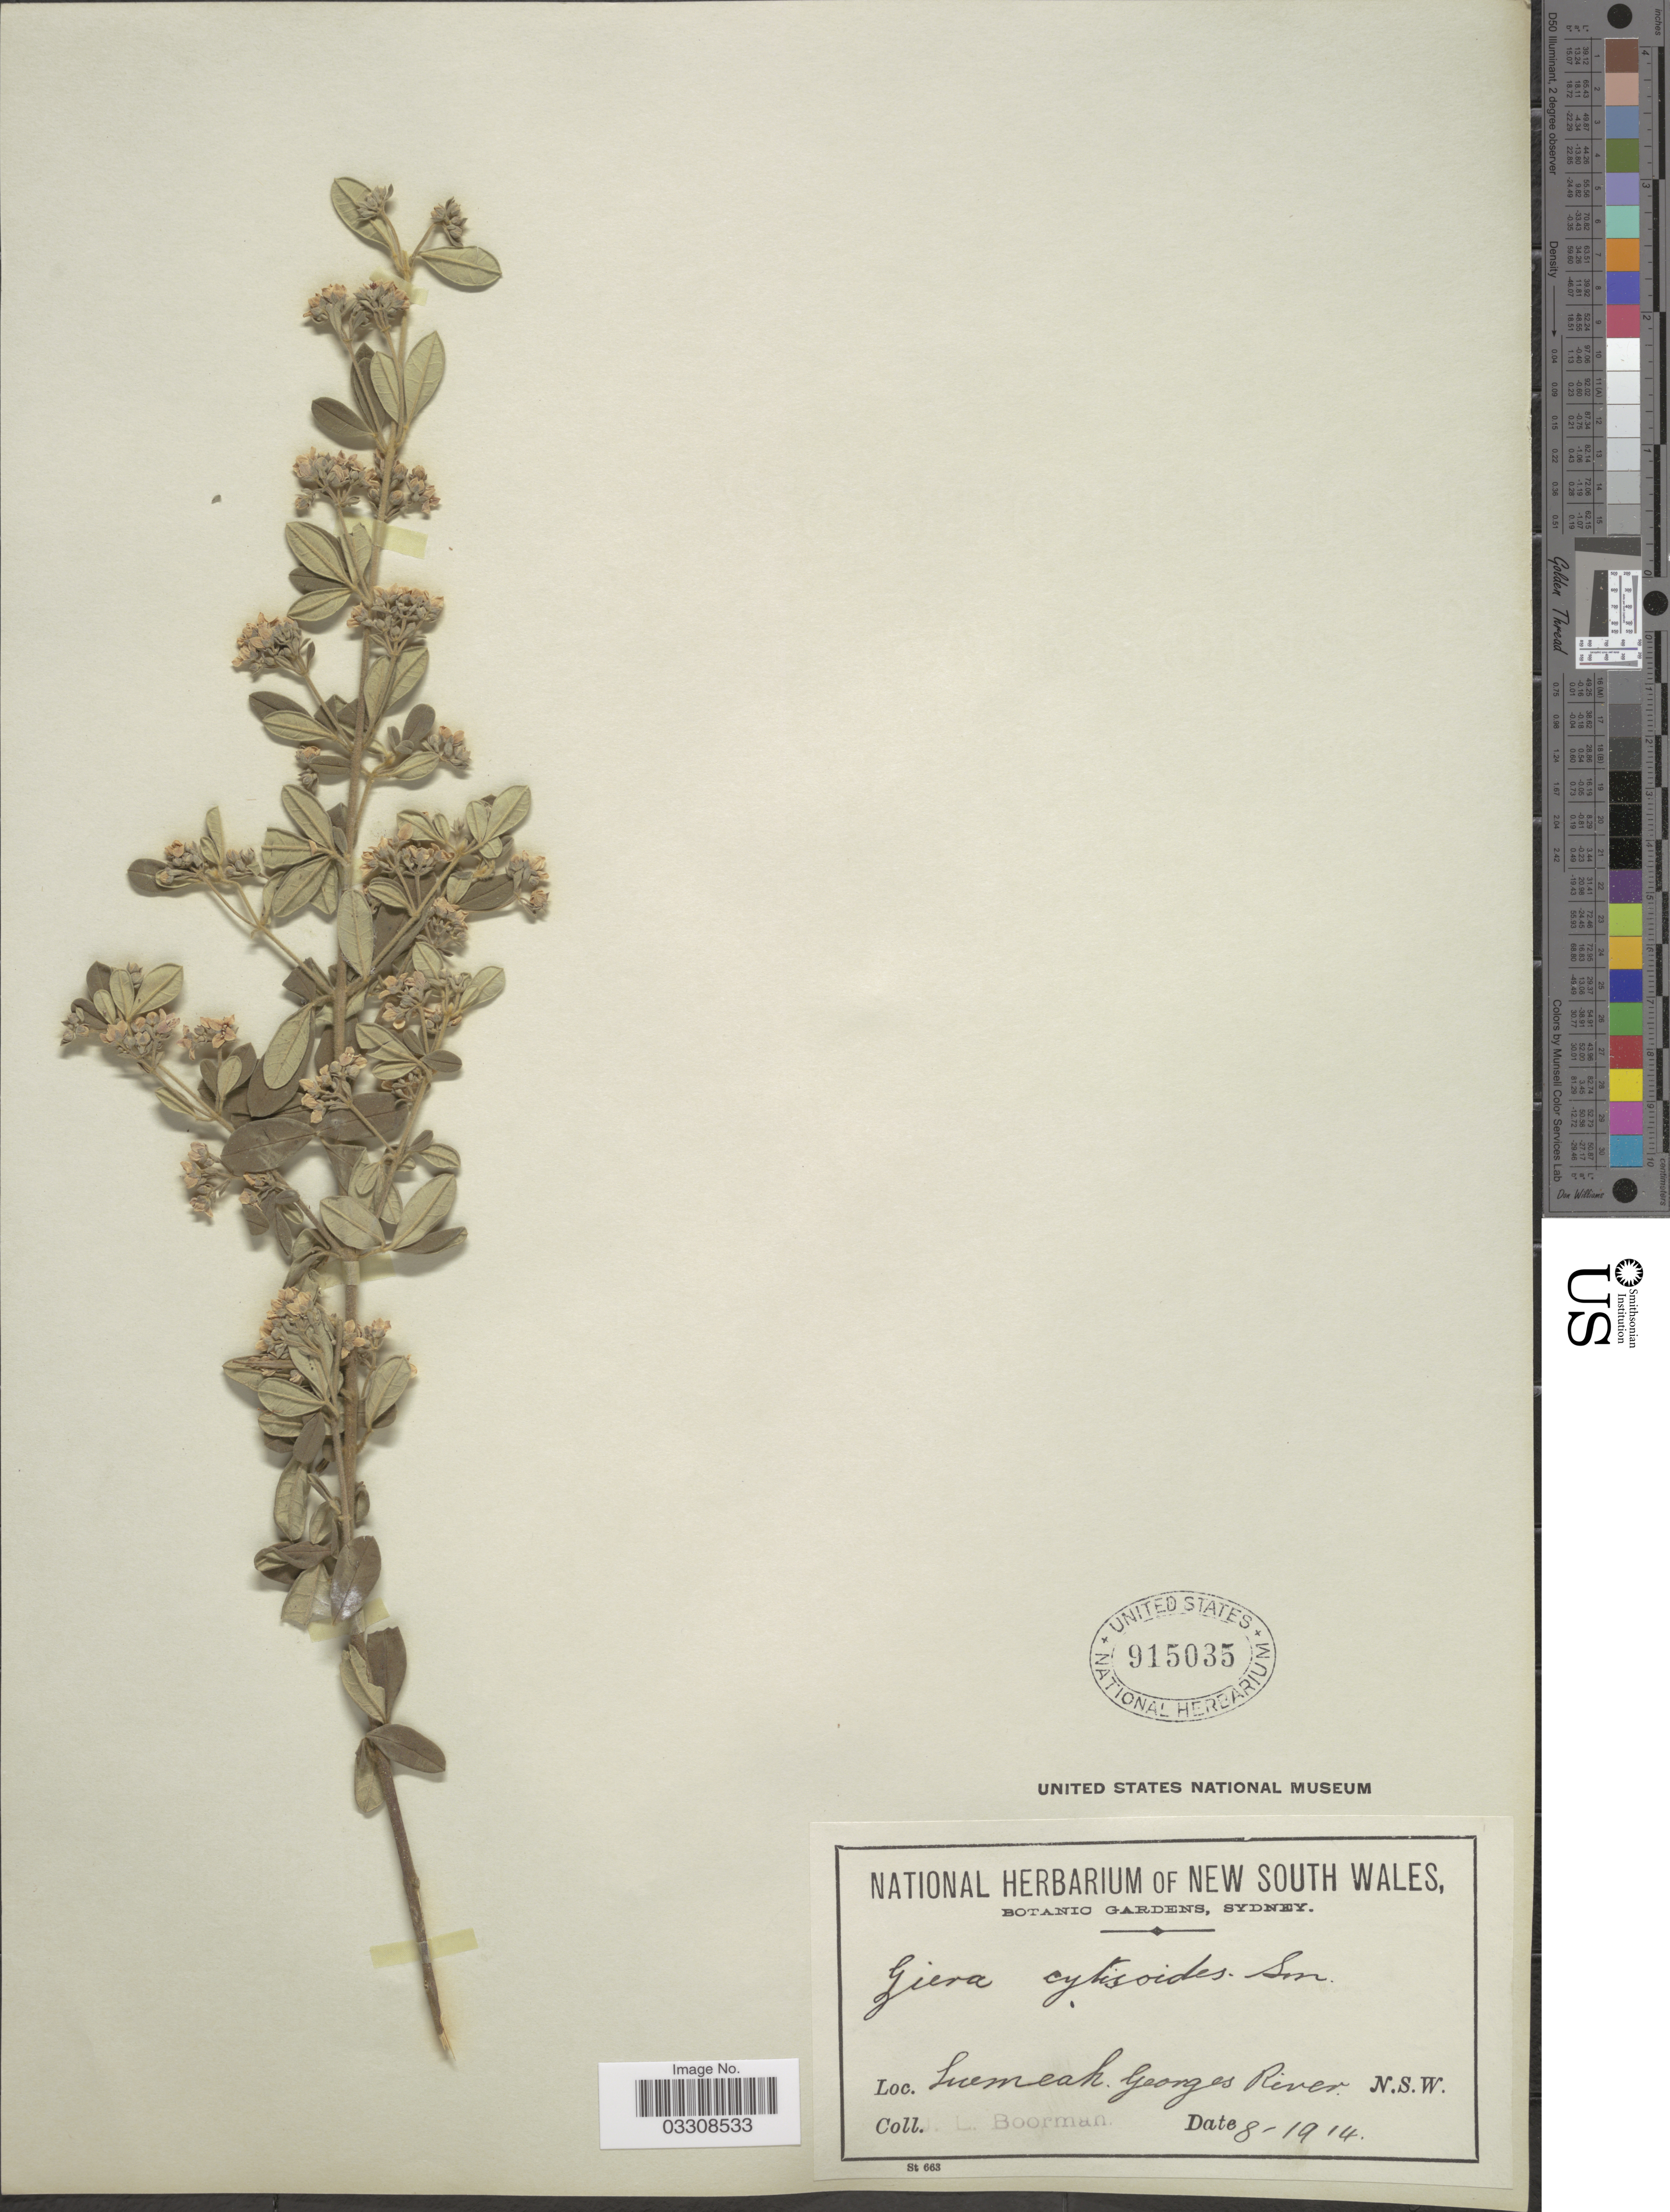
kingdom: Plantae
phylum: Tracheophyta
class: Magnoliopsida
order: Sapindales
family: Rutaceae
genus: Zieria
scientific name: Zieria cytisoides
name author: Sm.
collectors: J. Boorman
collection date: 1914-08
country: Australia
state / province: New South Wales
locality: Luemeah. Georges River.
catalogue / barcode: US 915035